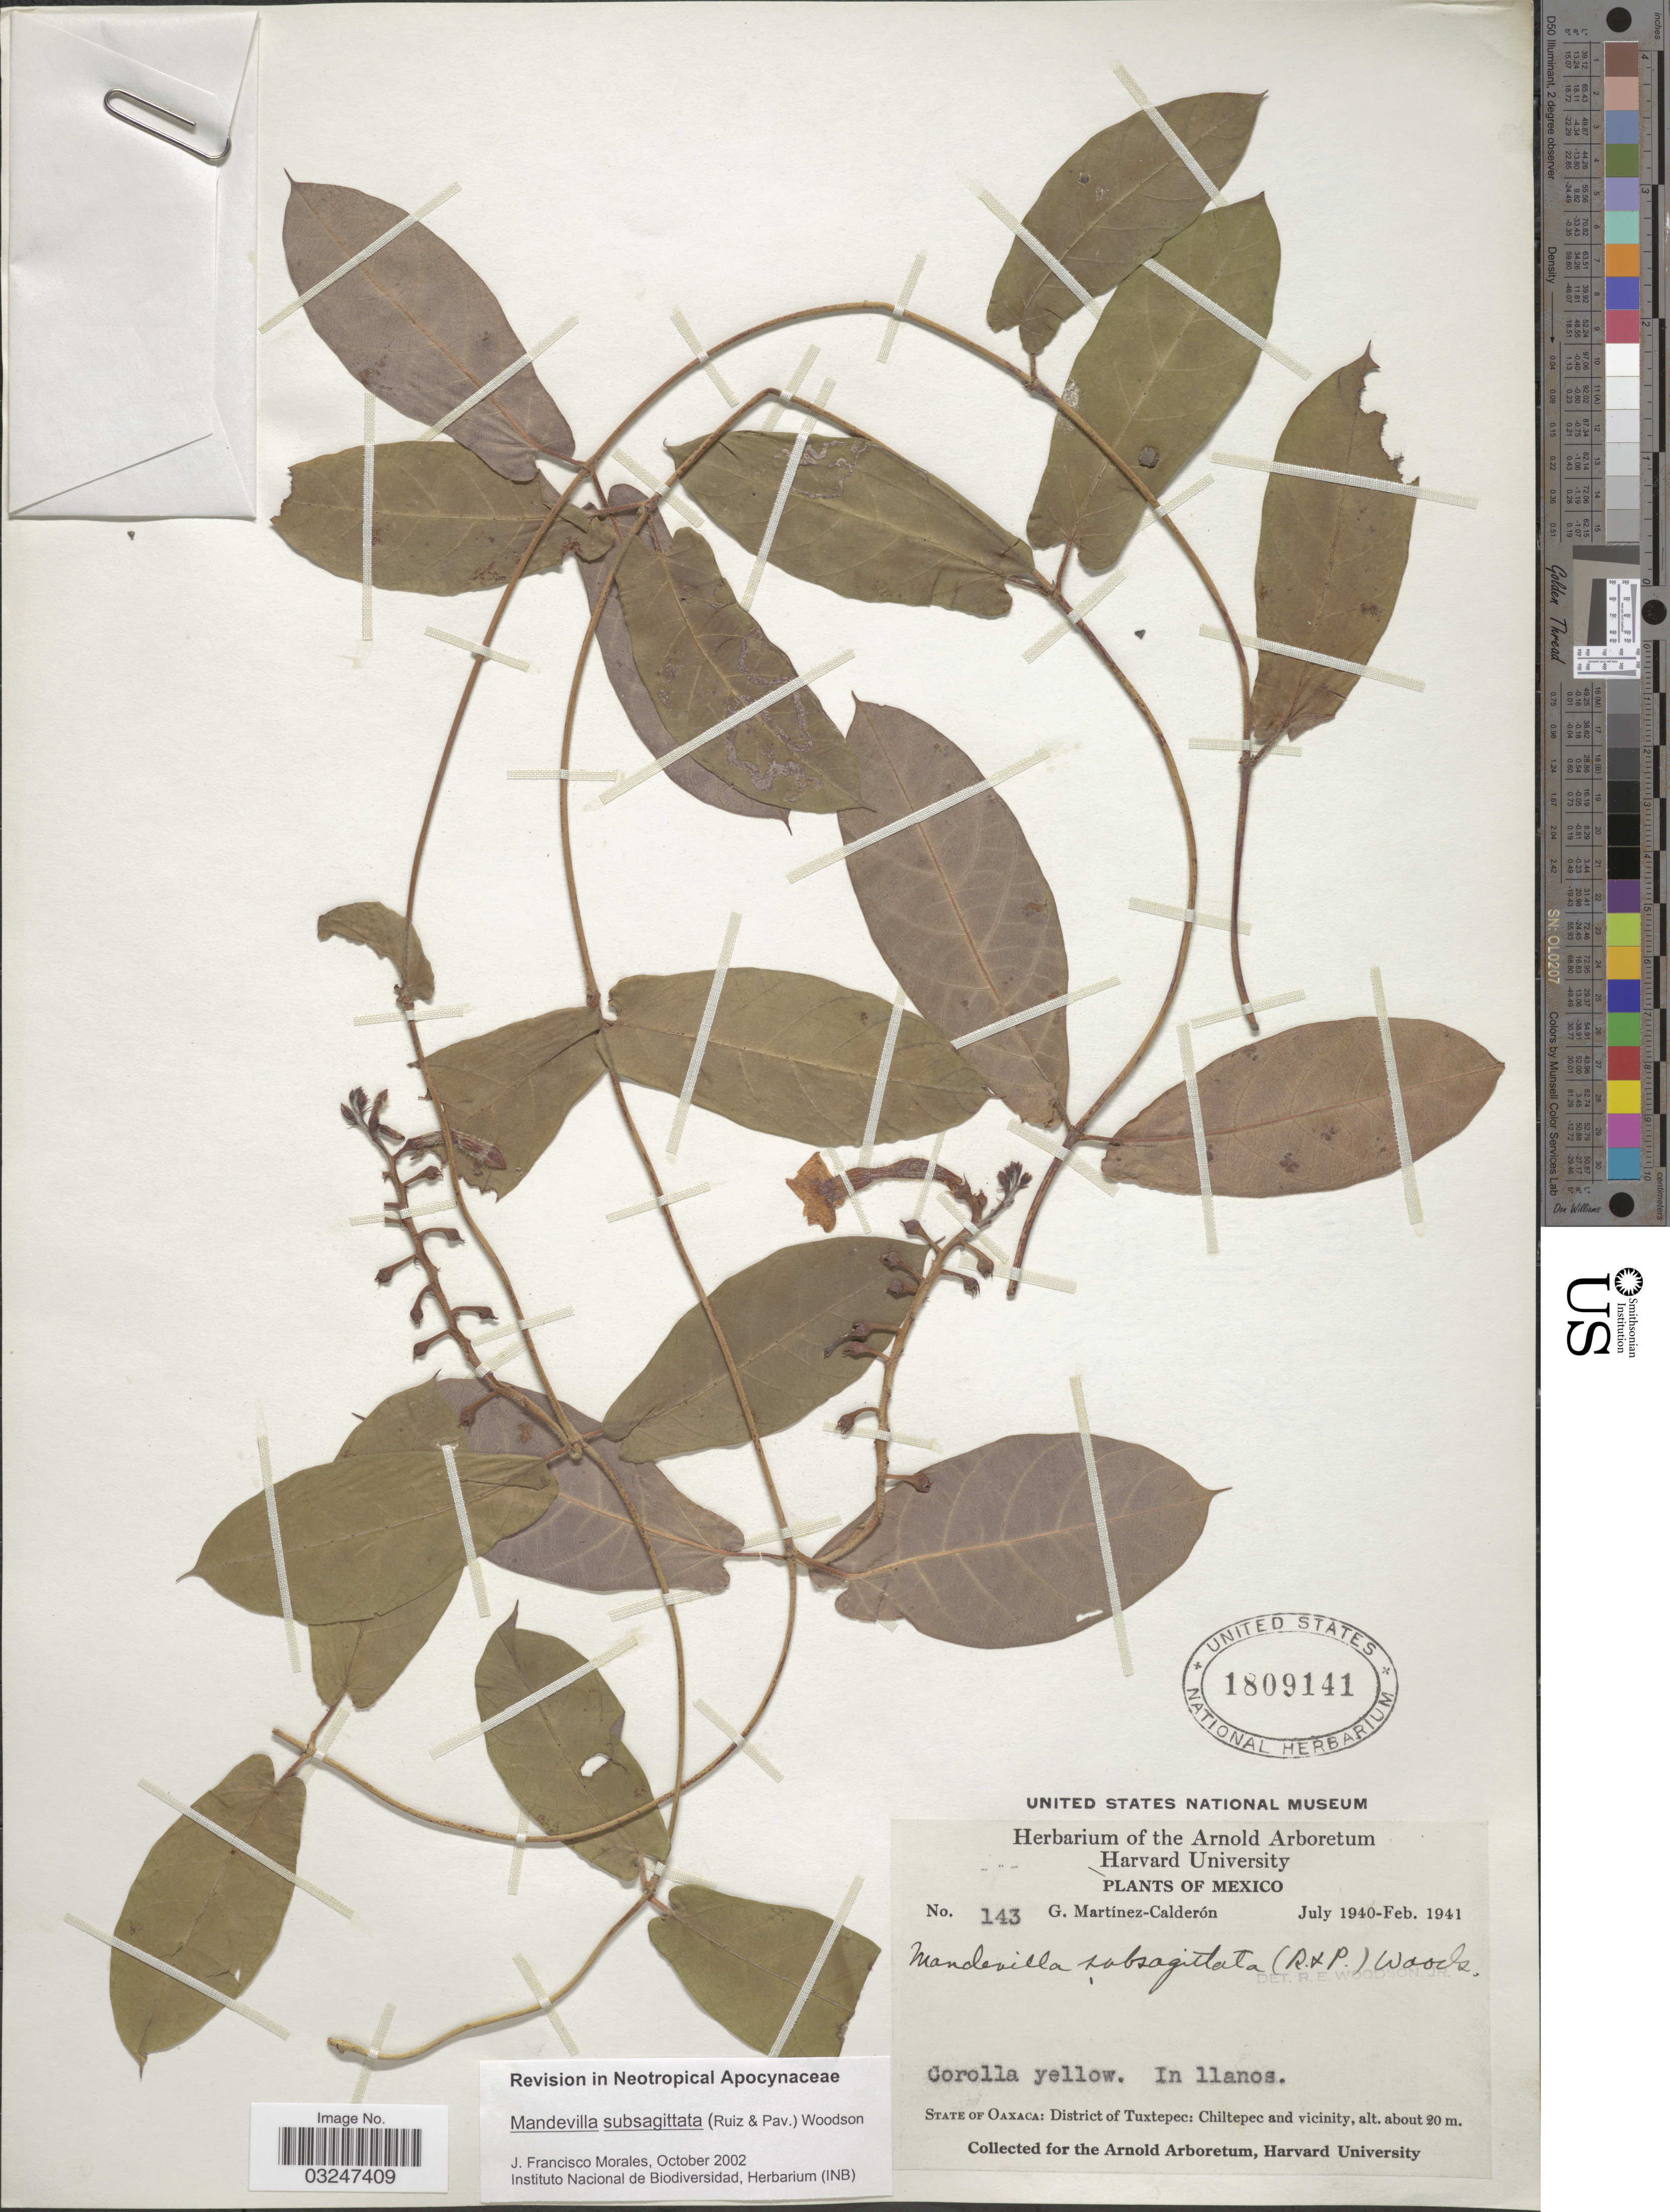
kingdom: Plantae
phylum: Tracheophyta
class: Magnoliopsida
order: Gentianales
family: Apocynaceae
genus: Mandevilla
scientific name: Mandevilla subsagittata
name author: (Ruiz & Pav.) Woodson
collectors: G. Martinez-C.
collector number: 143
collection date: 1940-07/1941-02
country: Mexico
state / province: Oaxaca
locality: State of Oaxaca: District of Tuxtepec: Chiltepec and vicinity.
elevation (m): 20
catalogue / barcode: US 1809141